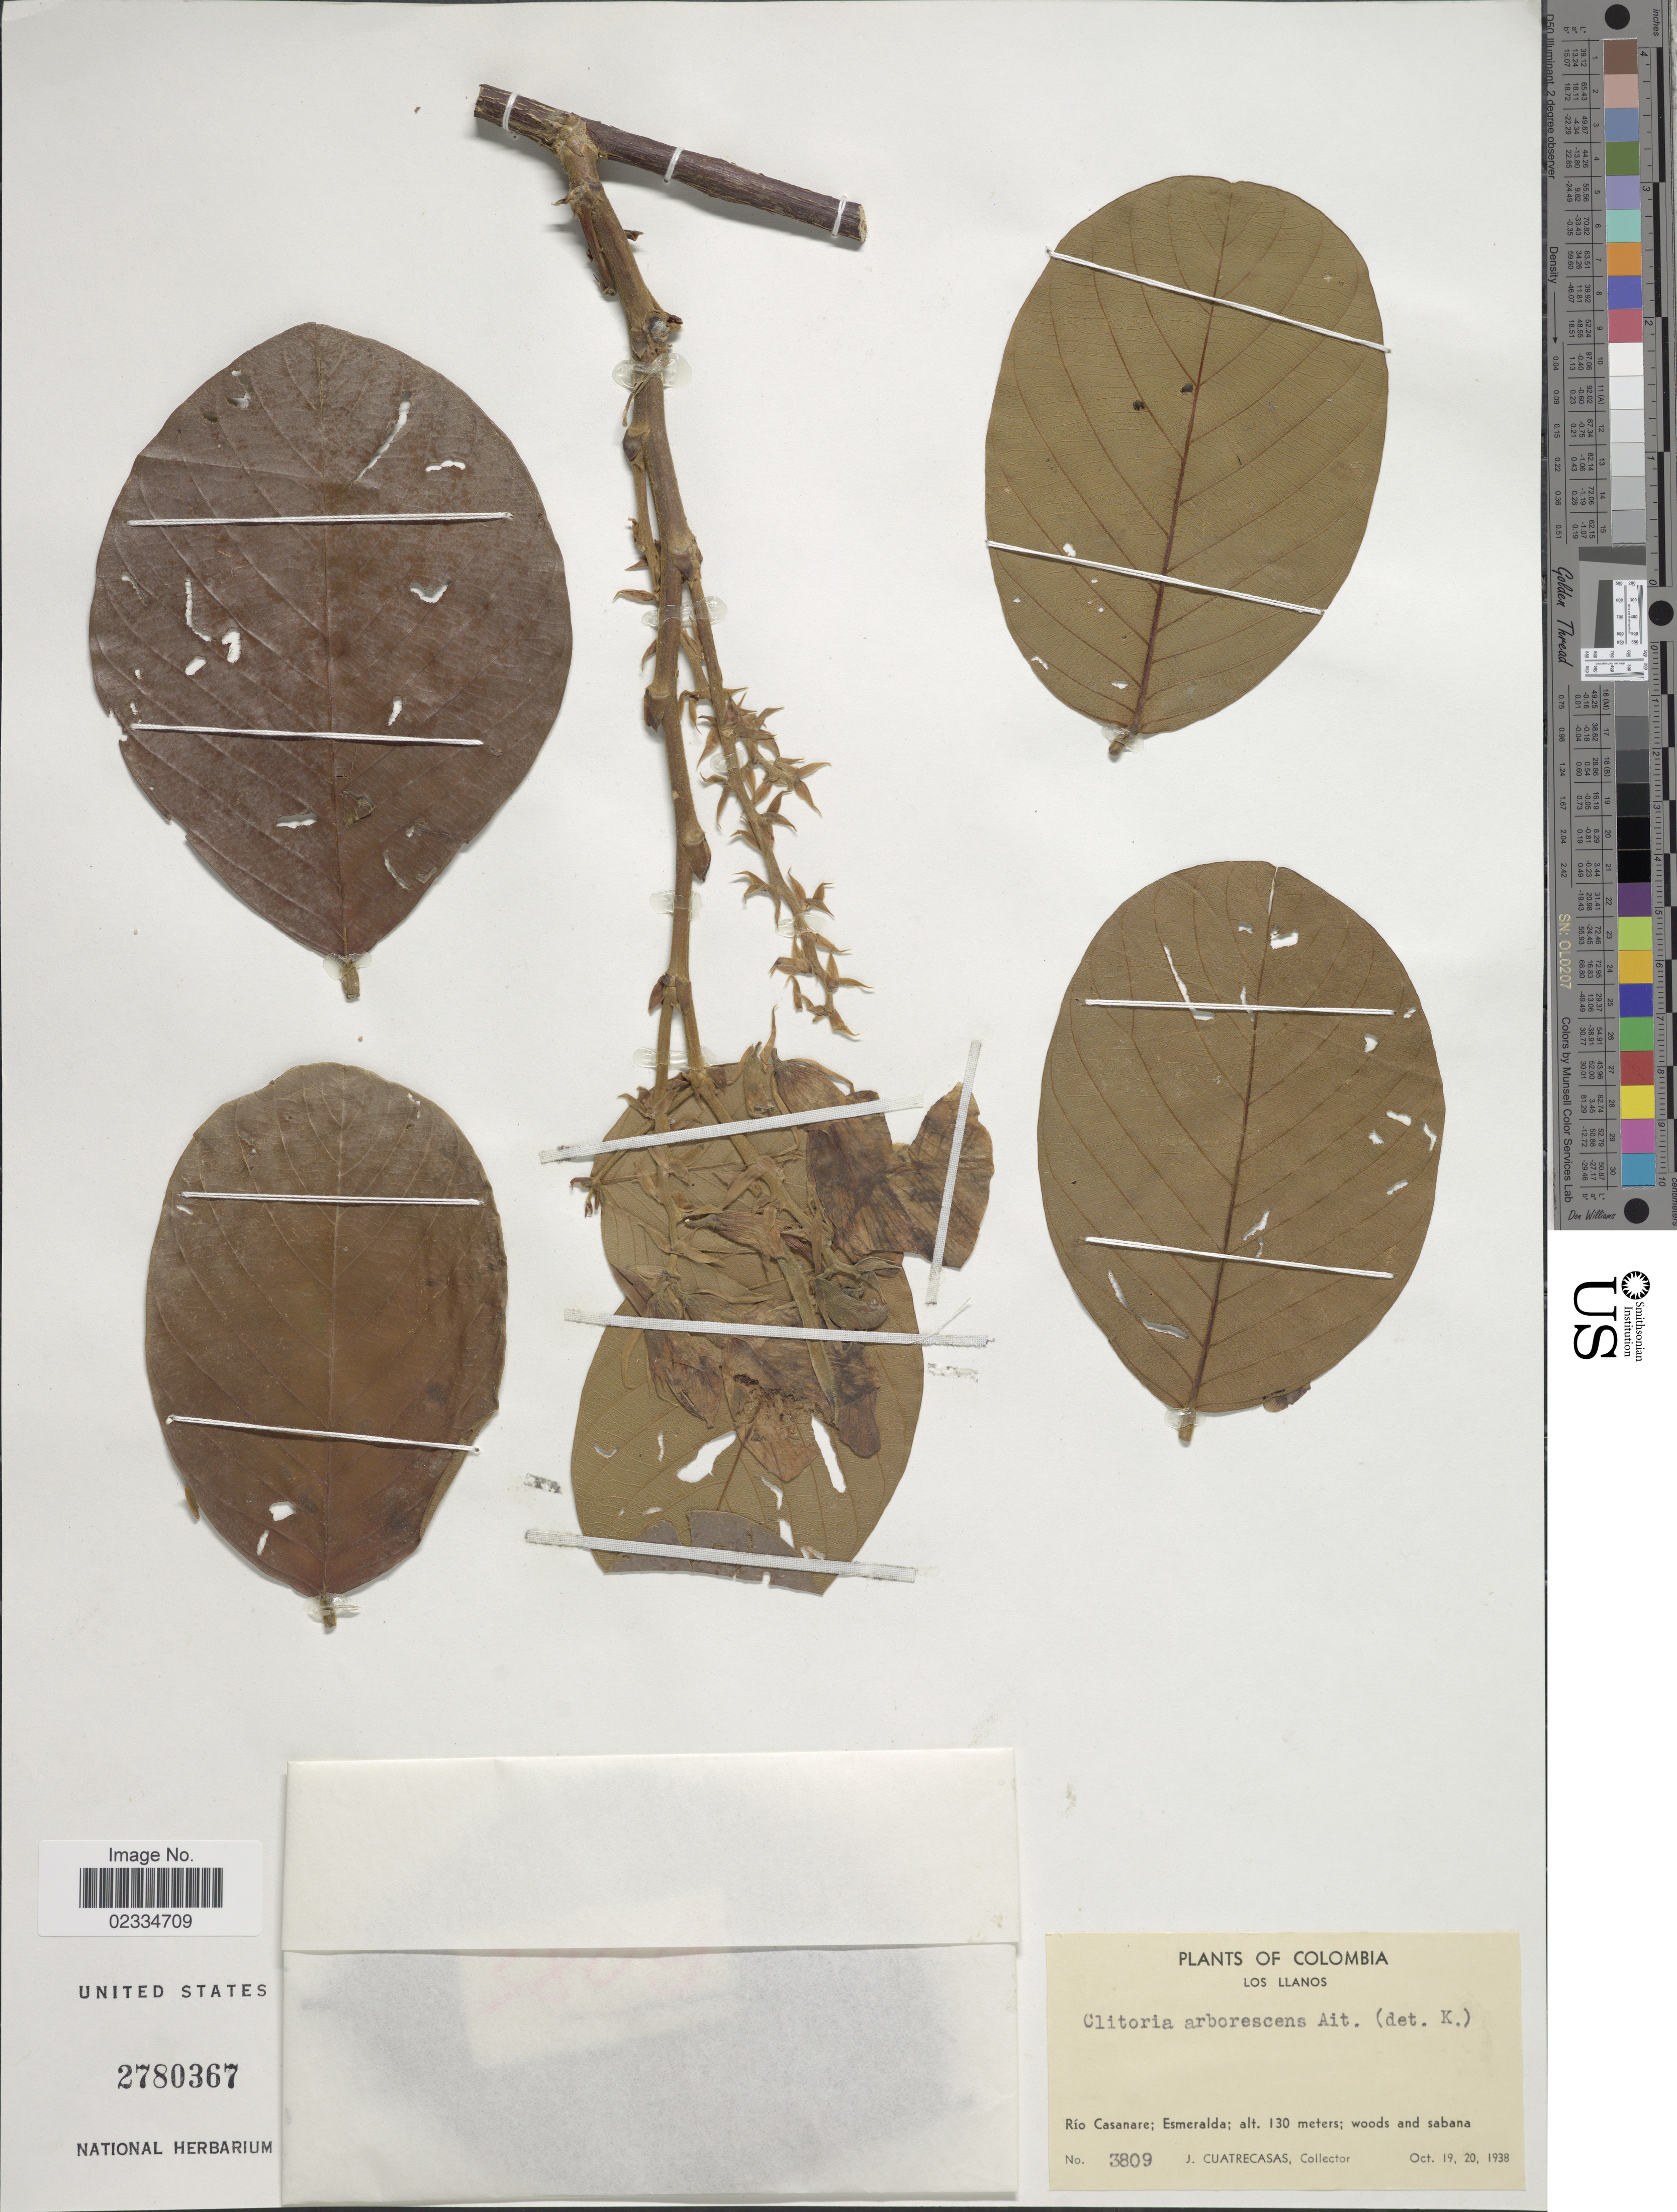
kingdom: Plantae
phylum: Tracheophyta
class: Magnoliopsida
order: Fabales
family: Fabaceae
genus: Clitoria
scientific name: Clitoria arborescens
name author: R. Br.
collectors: J. Cuatrecasas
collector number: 3809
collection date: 1938-10-19/1938-10-20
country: Colombia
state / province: Casanare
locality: Los Llanos, Esmeralda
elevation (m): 130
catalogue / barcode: US 2780367